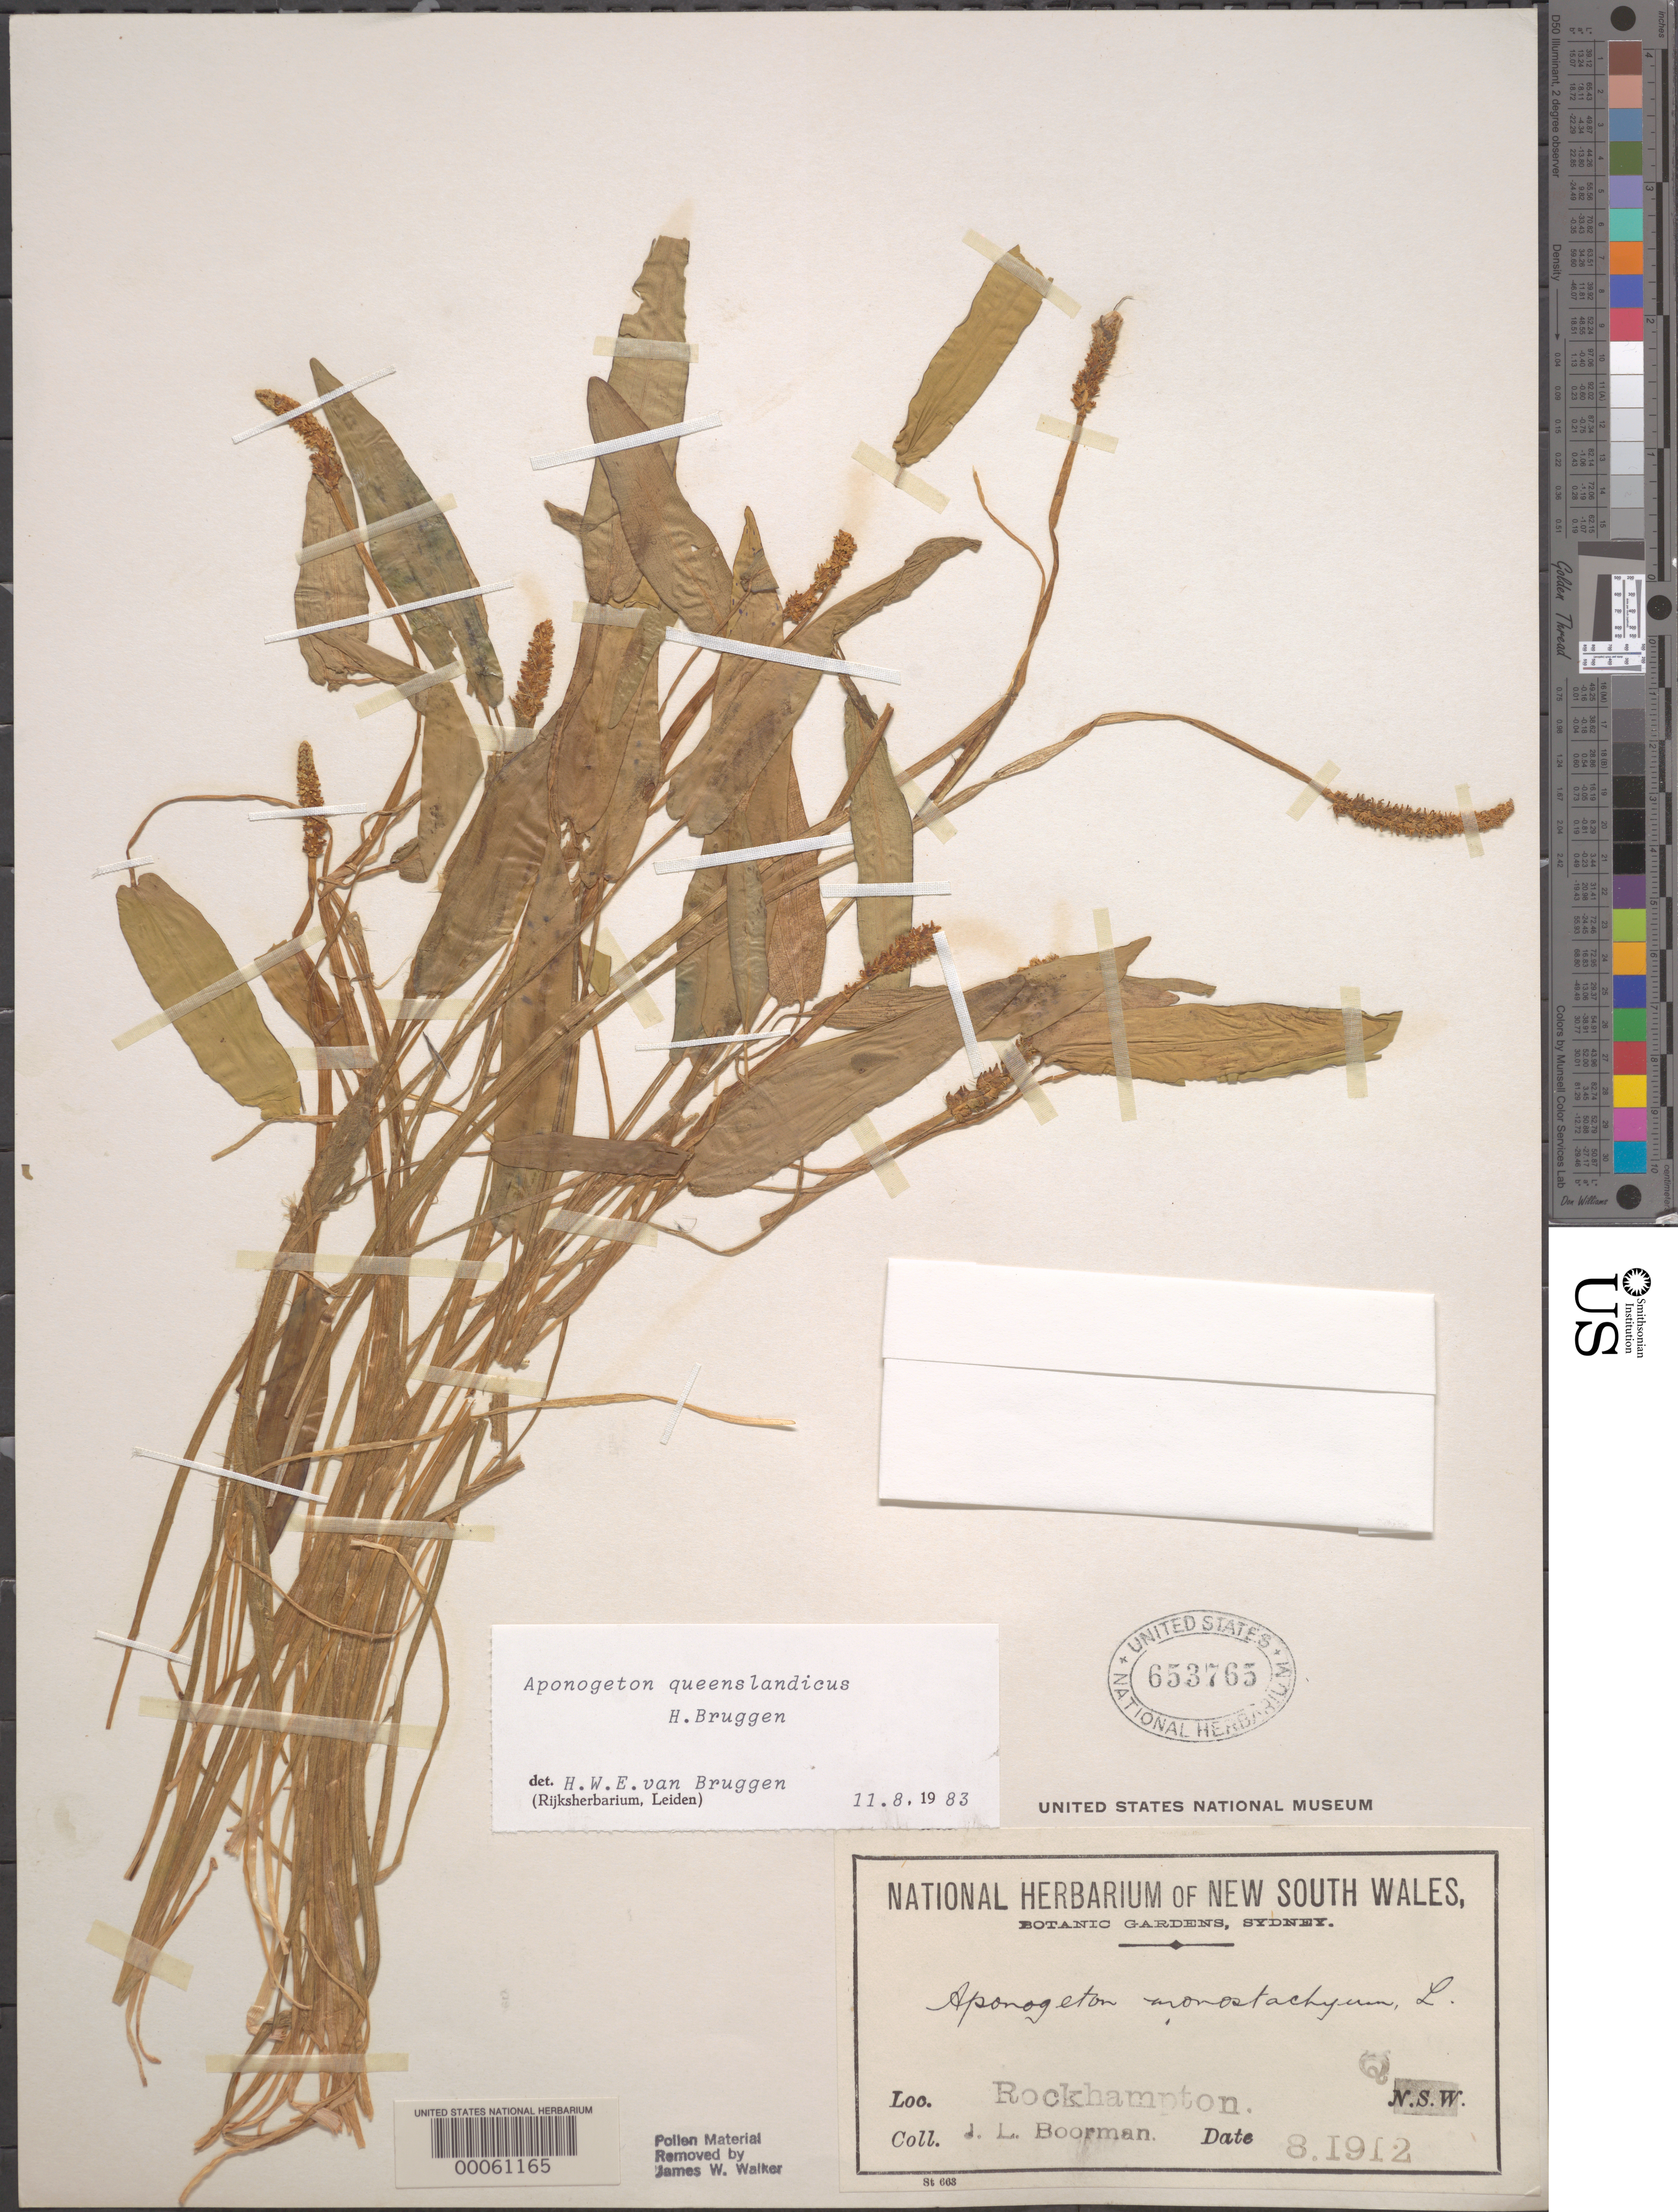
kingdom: Plantae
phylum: Tracheophyta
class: Liliopsida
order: Alismatales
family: Aponogetonaceae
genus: Aponogeton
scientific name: Aponogeton queenslandicus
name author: H. Bruggen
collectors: J. Boorman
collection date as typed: Jul 1912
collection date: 1912-07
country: Australia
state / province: New South Wales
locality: Rockhampton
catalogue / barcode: US 653765